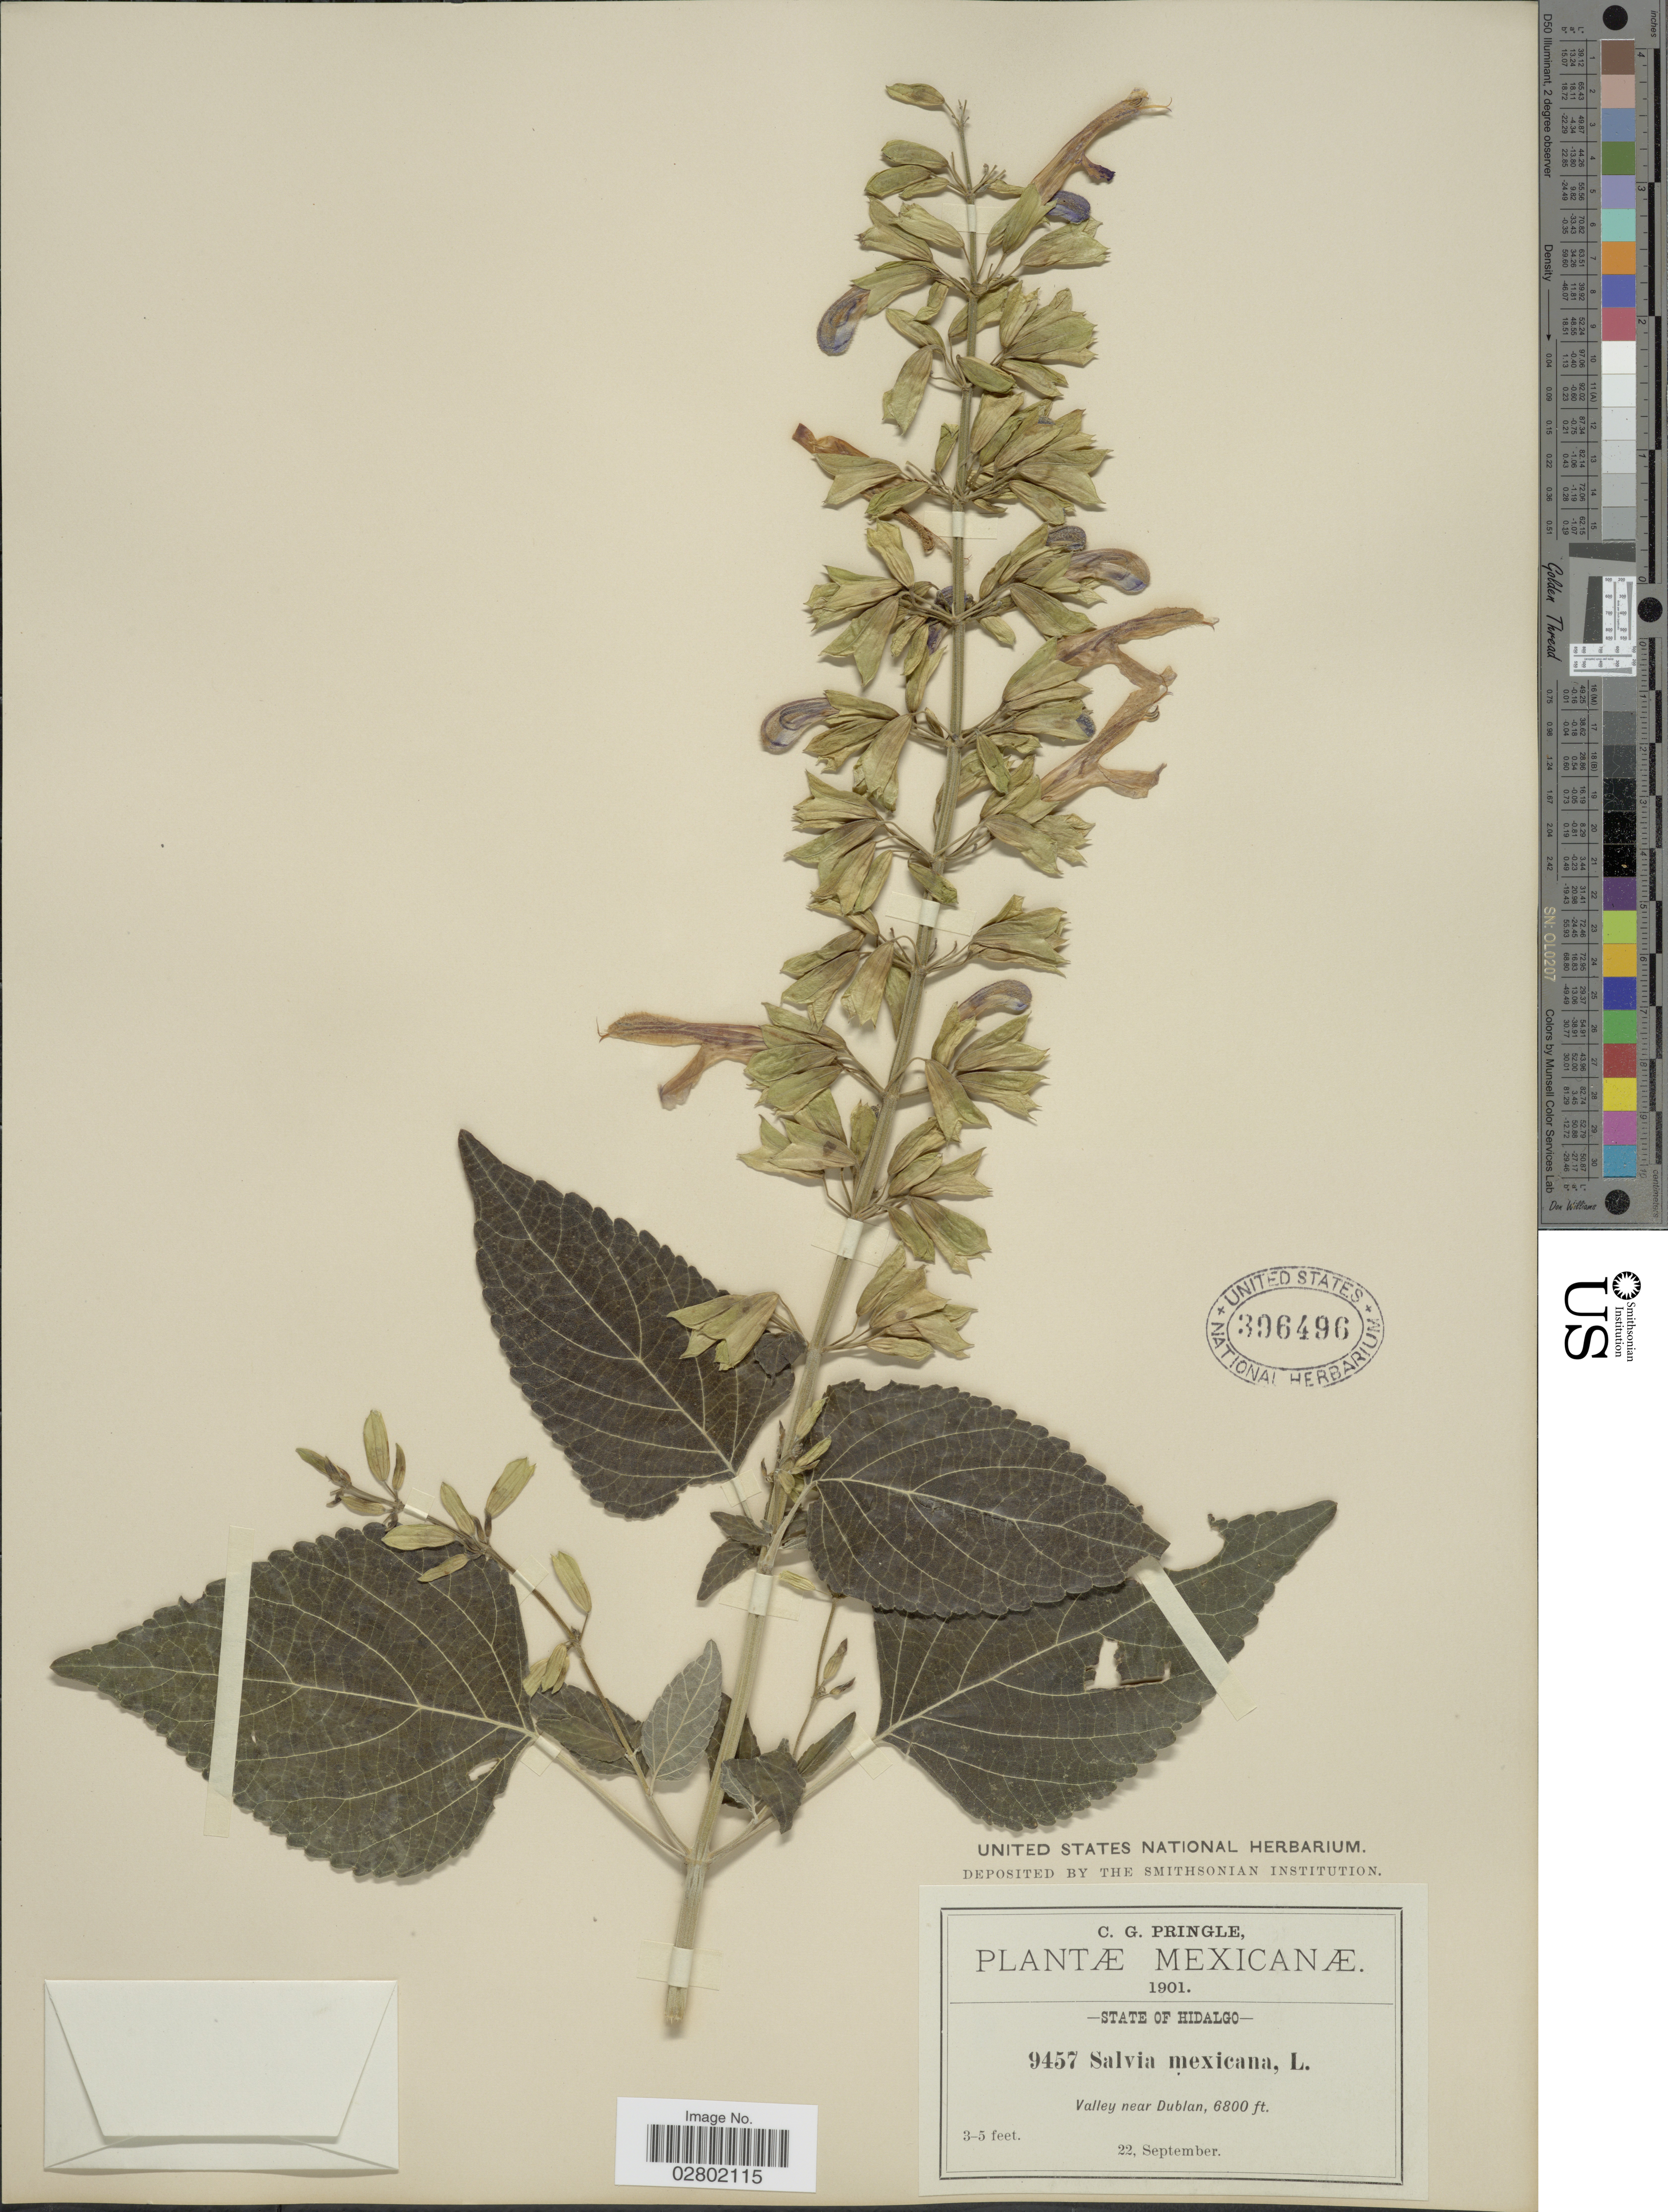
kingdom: Plantae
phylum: Tracheophyta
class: Magnoliopsida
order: Lamiales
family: Lamiaceae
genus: Salvia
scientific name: Salvia mexicana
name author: L.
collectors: C. G. Pringle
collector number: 9457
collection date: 1901-09-22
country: Mexico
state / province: Hidalgo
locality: Valley near Dublan.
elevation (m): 2073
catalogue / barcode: US 396496